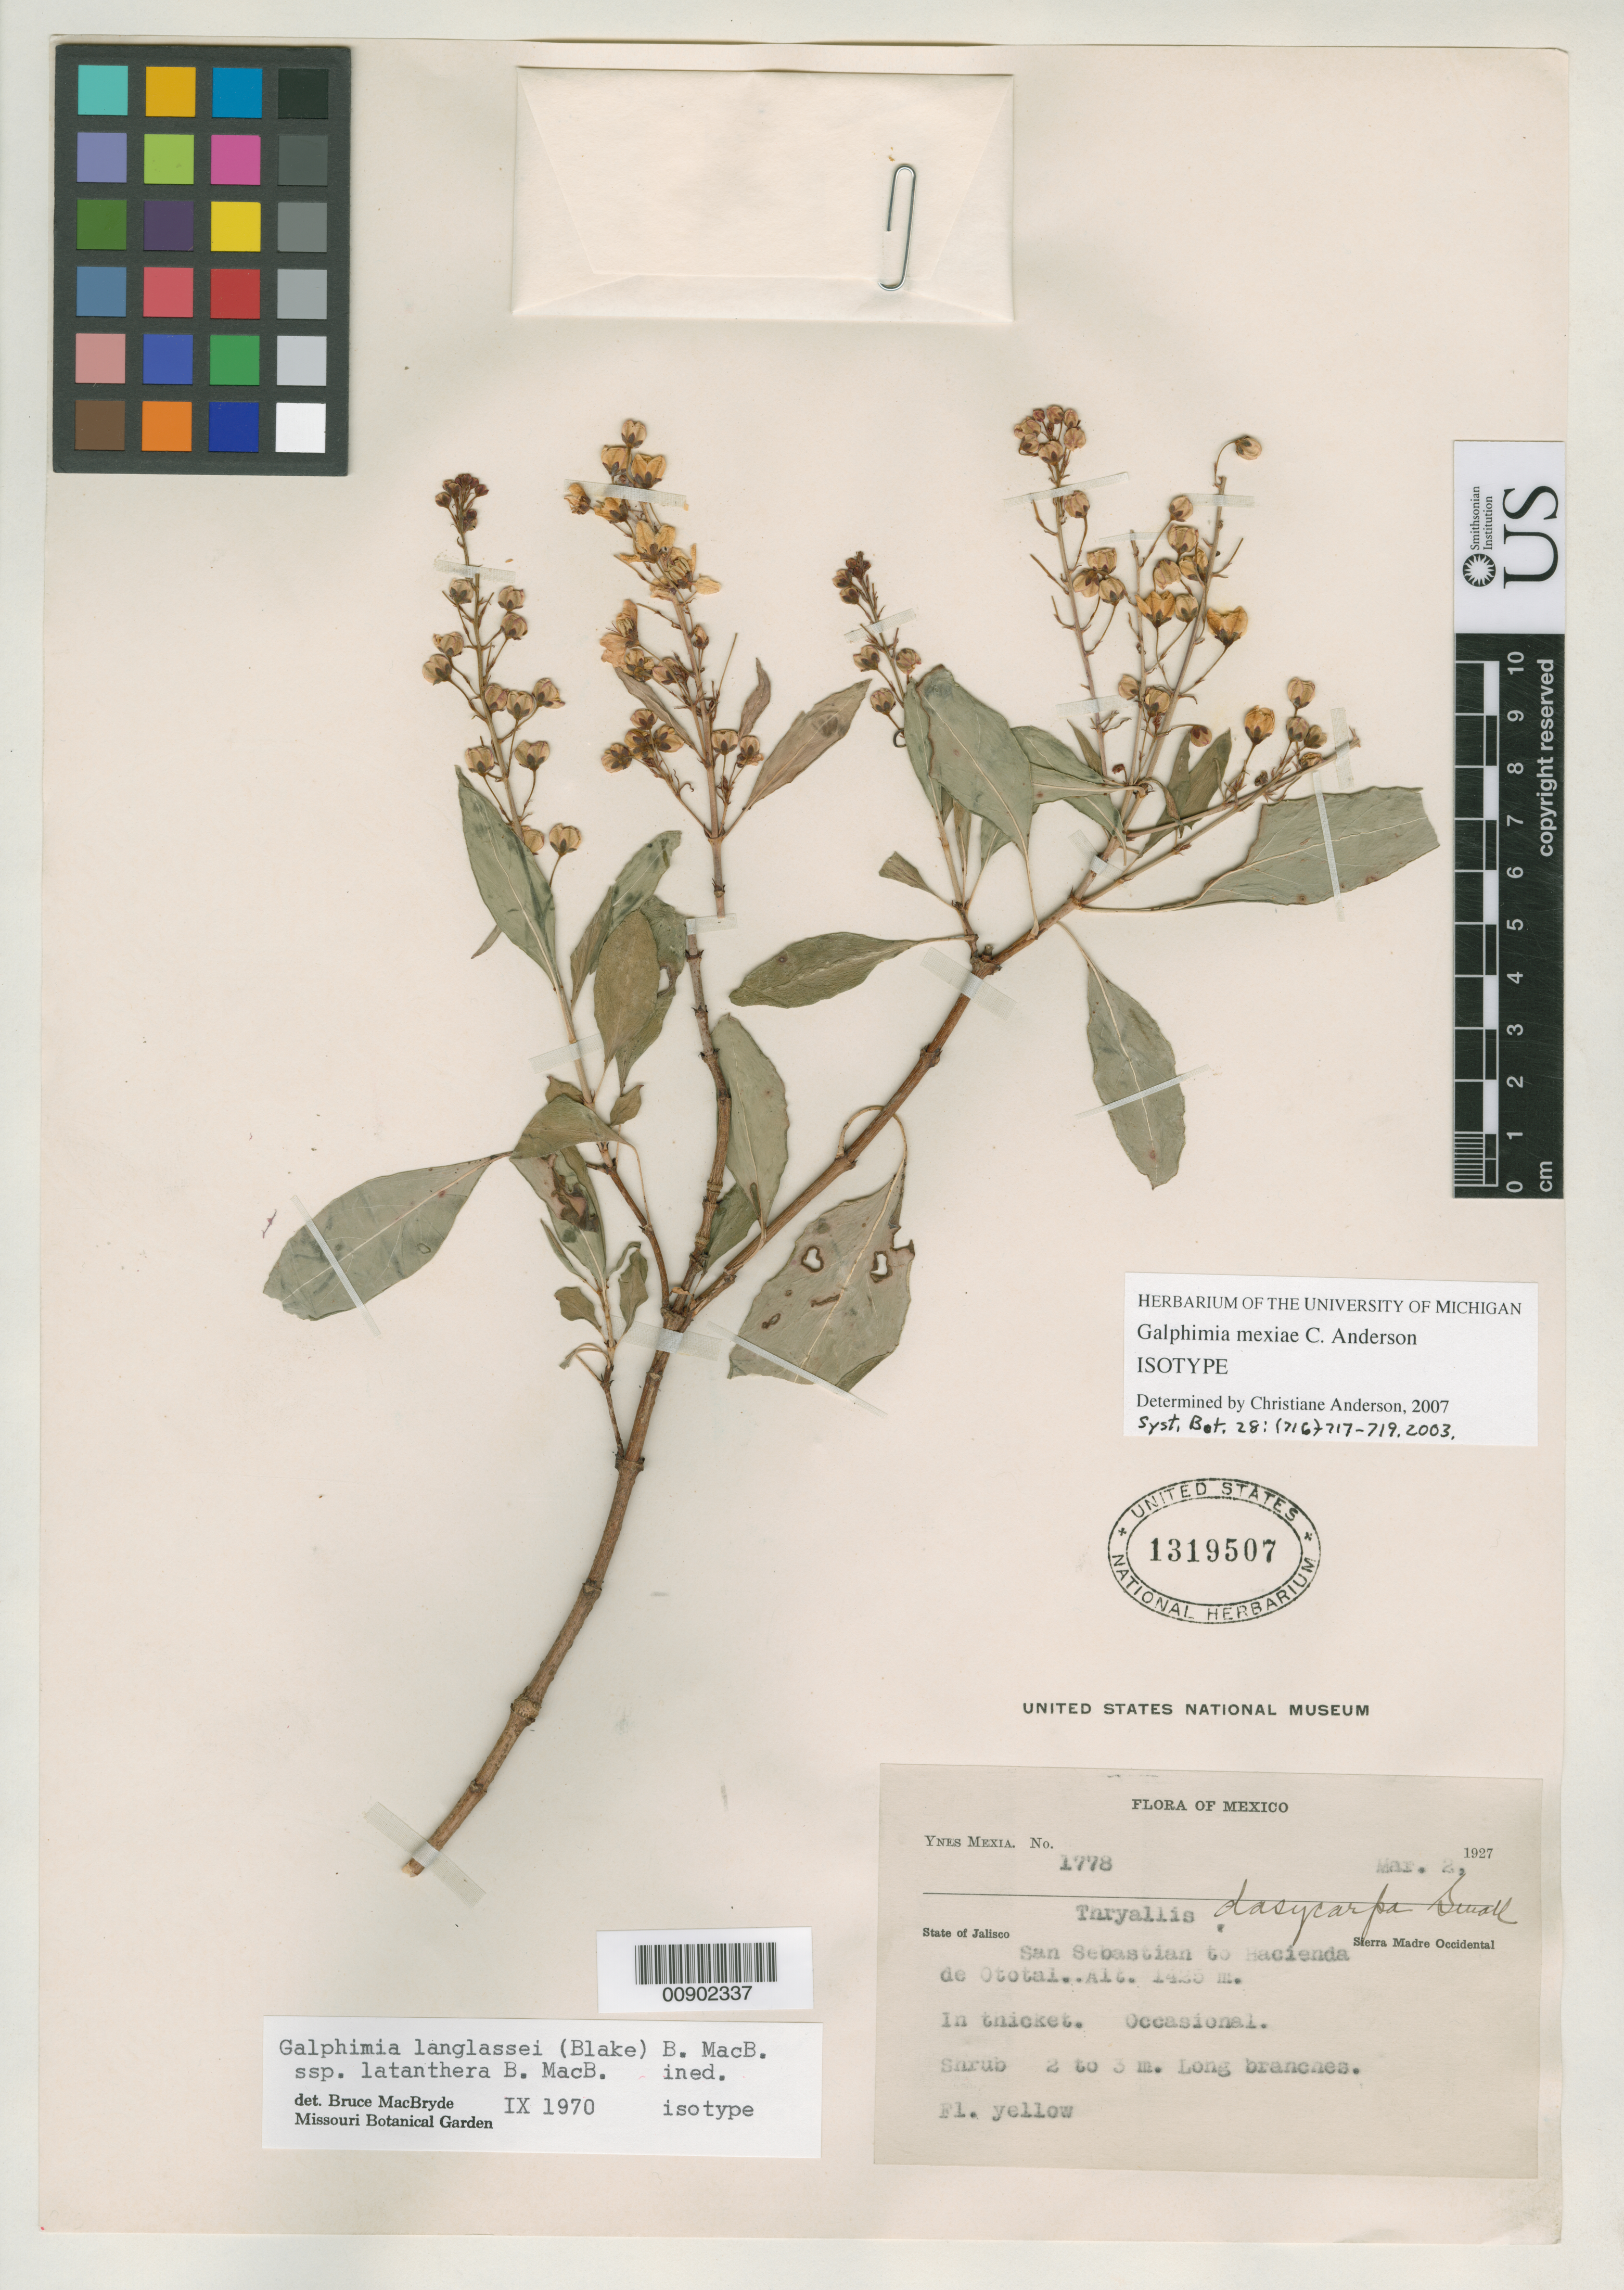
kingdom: Plantae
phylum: Tracheophyta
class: Magnoliopsida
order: Malpighiales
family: Malpighiaceae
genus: Galphimia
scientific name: Galphimia mexiae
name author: C. Anderson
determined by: Anderson, C.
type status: Isotype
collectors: Y. Mexia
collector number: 1778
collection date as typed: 02 Mar 1927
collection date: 1927-03-02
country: Mexico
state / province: Jalisco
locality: State of Jalisco, Sierra Madre Occidental. San Sebastian to Hacienda de Ototal.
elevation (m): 1425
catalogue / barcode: US 1319507